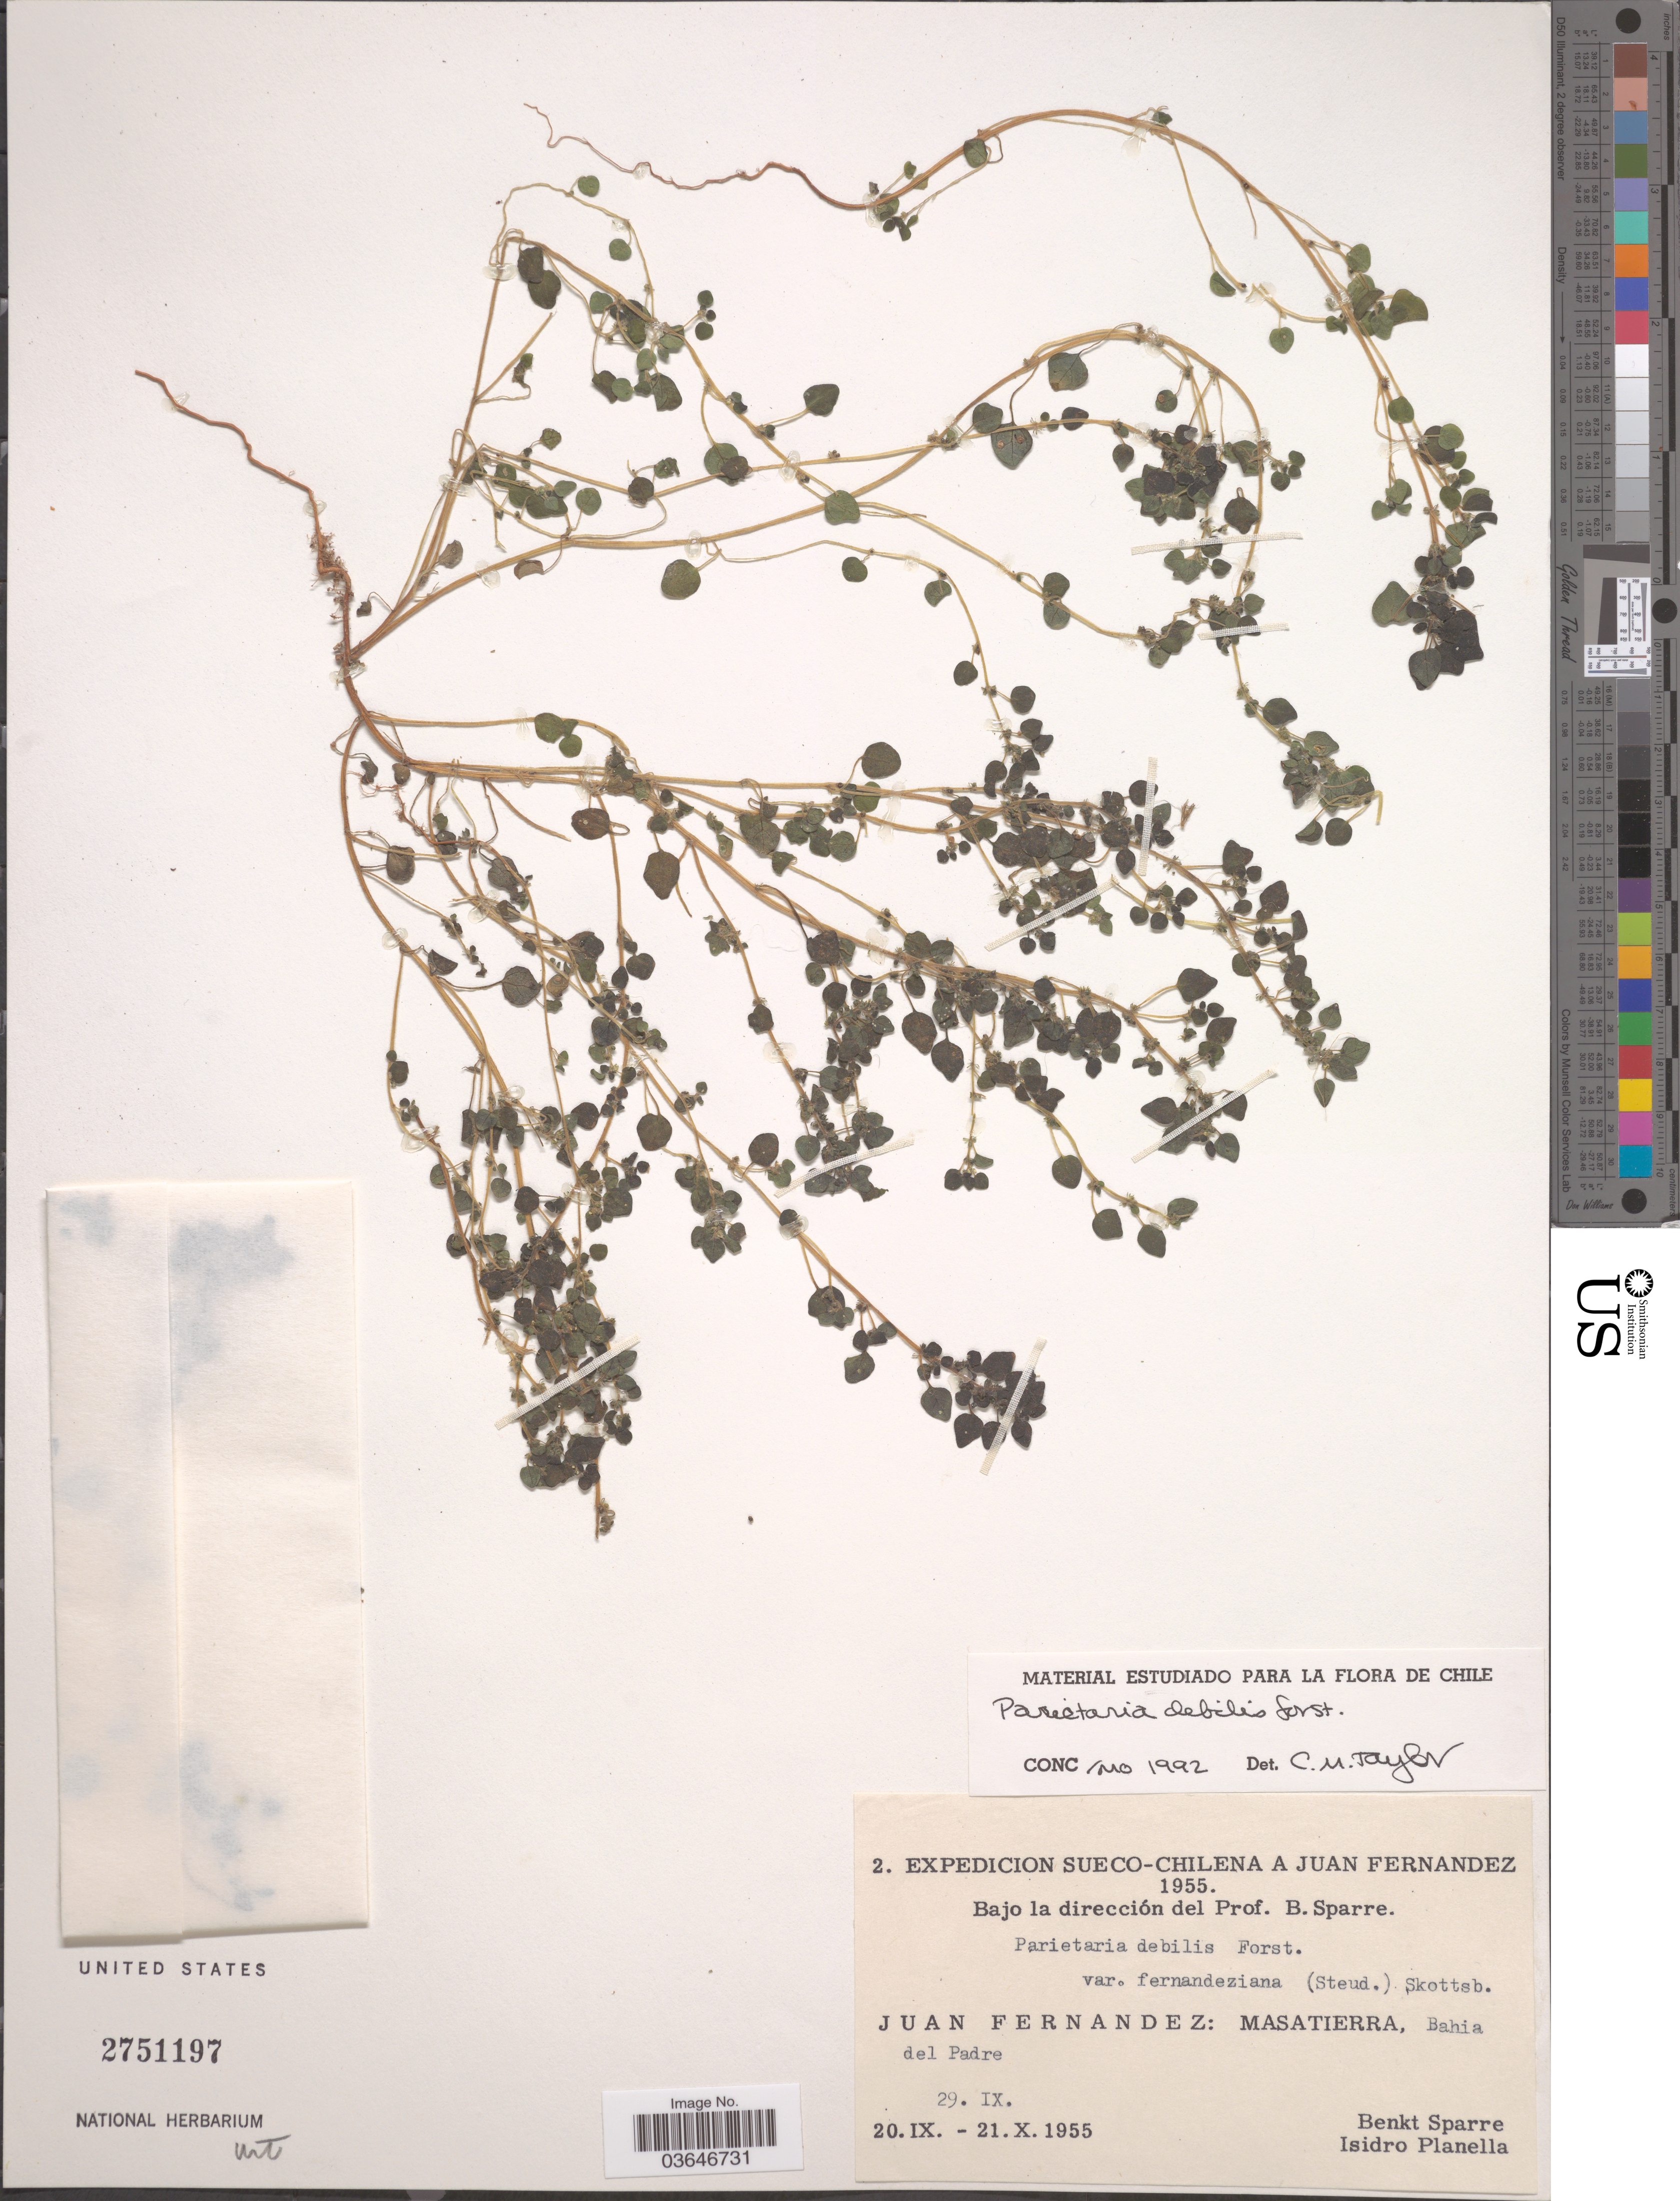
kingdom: Plantae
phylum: Tracheophyta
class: Magnoliopsida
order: Rosales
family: Urticaceae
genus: Parietaria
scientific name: Parietaria debilis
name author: G. Forst.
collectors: B. Sparre & I. Planella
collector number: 2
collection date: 1955-09-29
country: Chile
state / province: Valparaíso (V)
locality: Juan Fernandez: Masatierra, Bahia del Padre.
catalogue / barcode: US 2751197